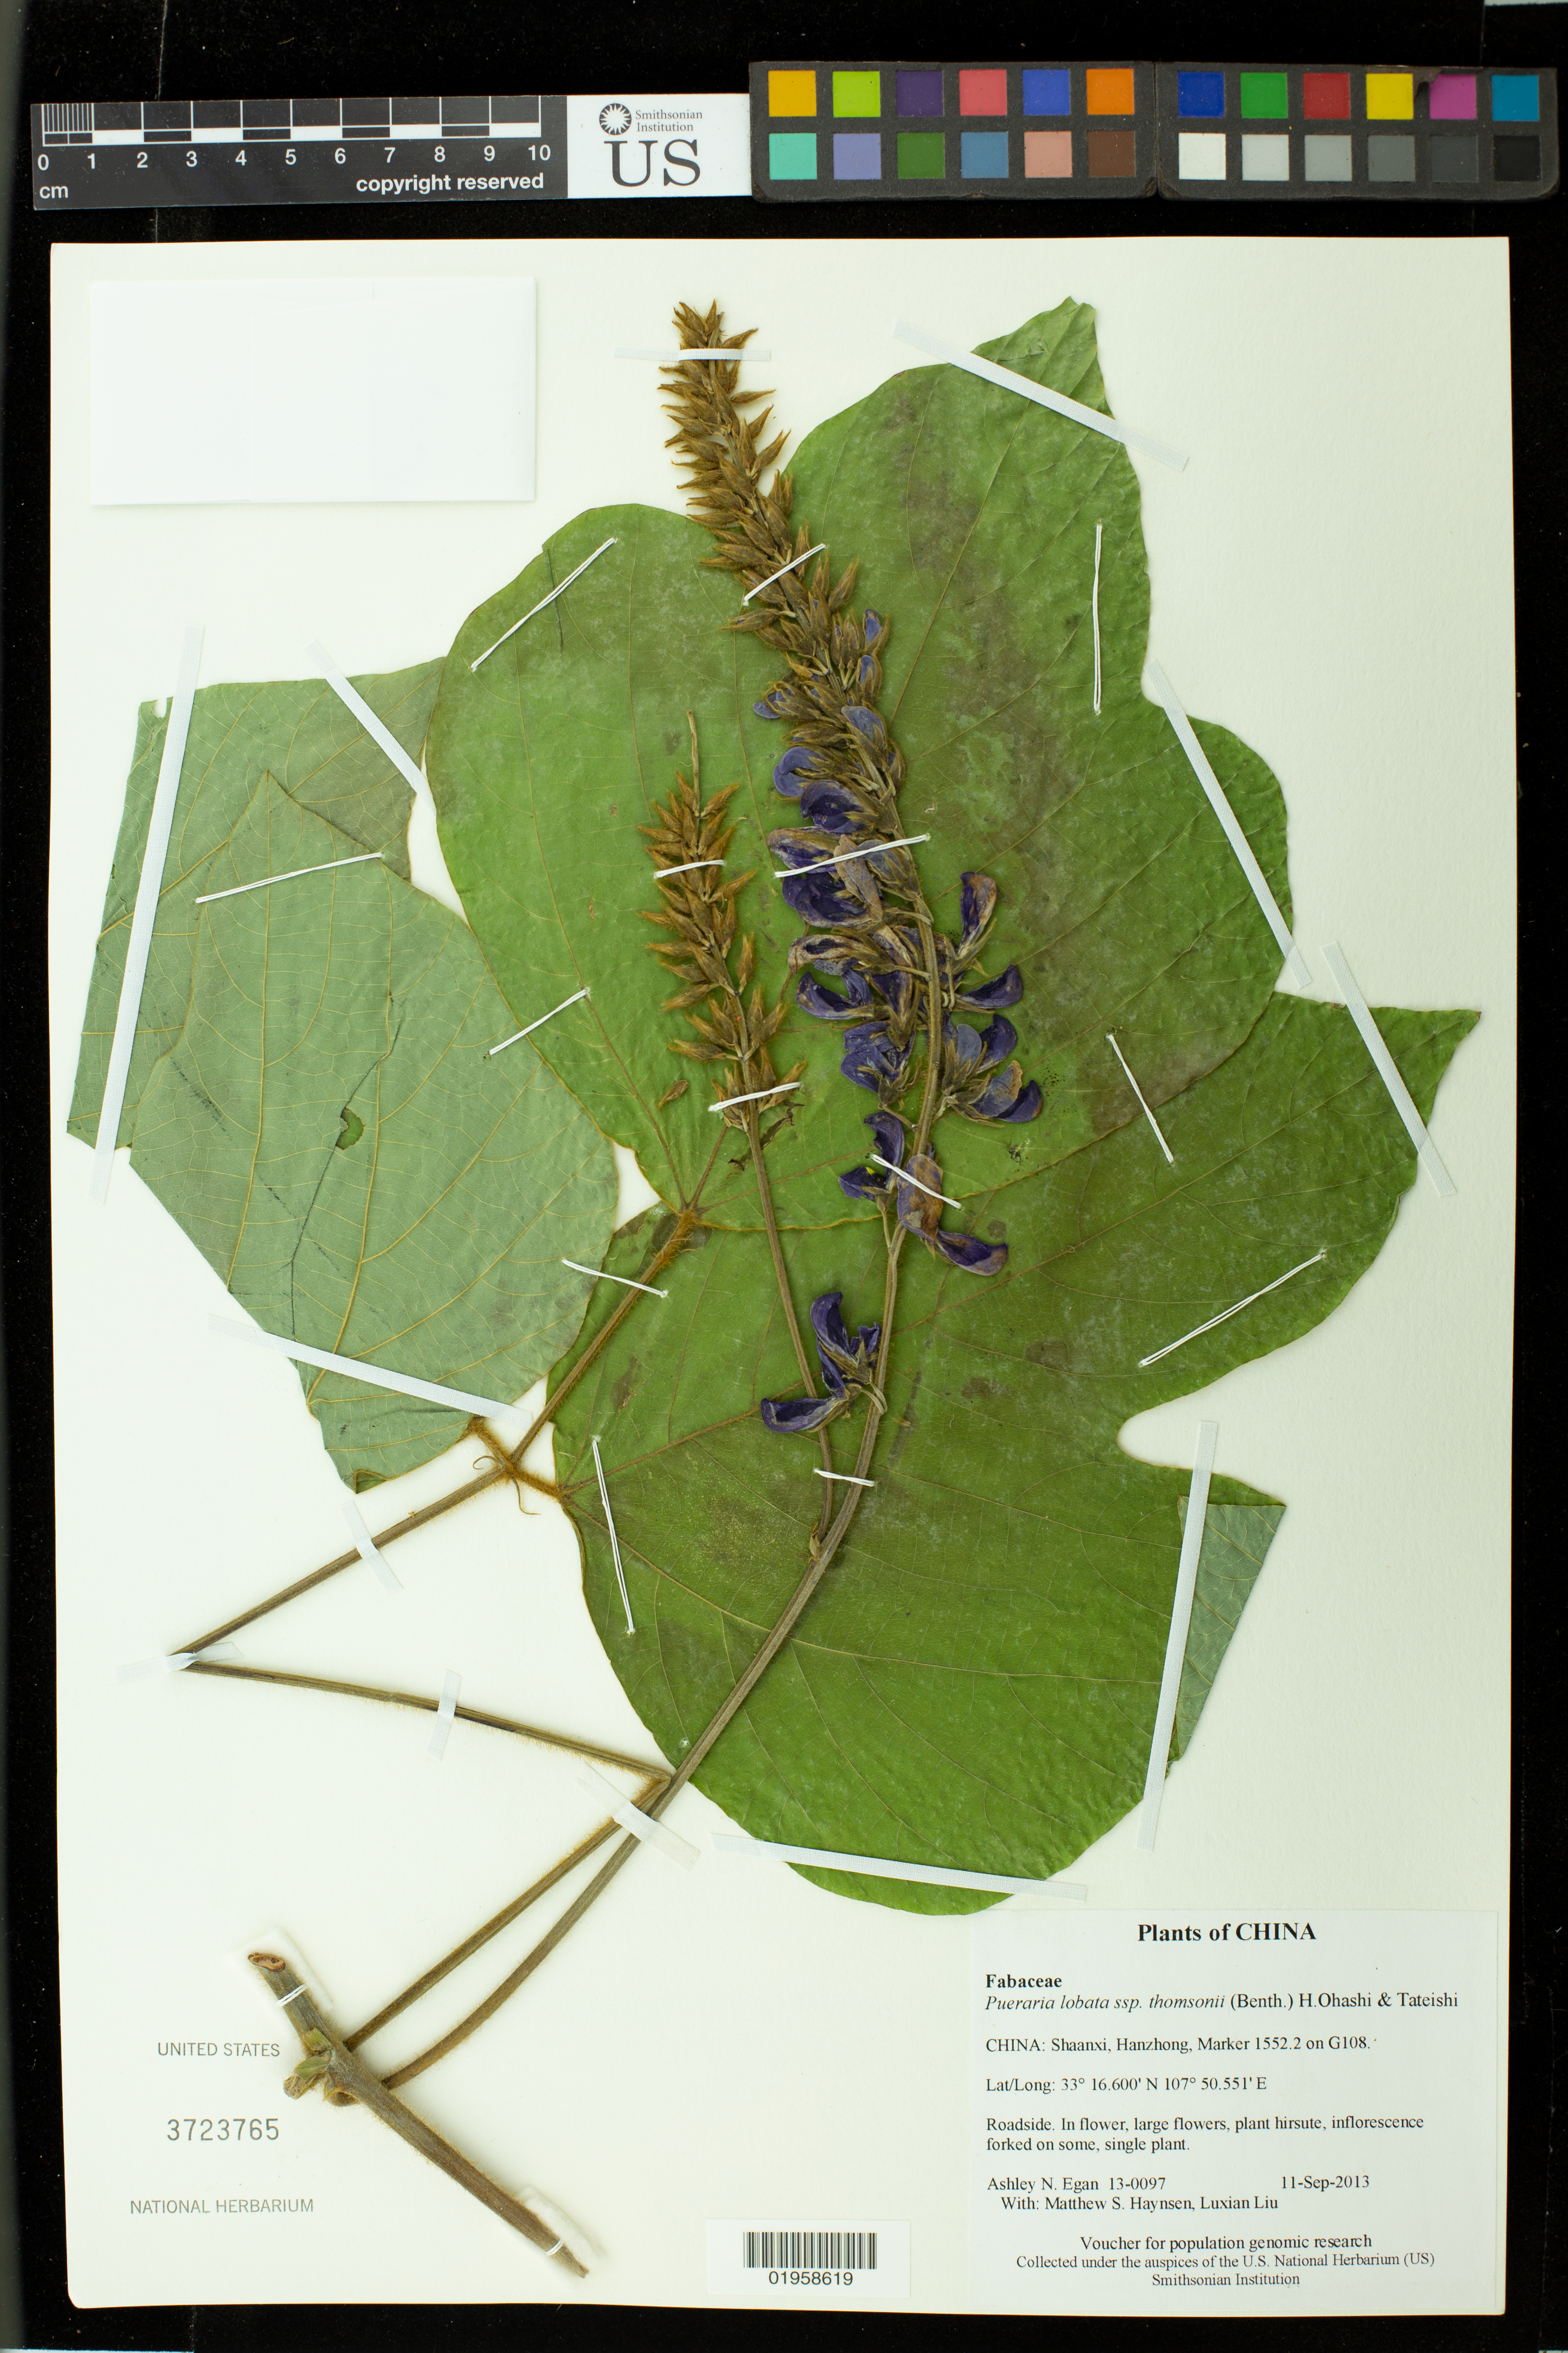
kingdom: Plantae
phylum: Tracheophyta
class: Magnoliopsida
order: Fabales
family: Fabaceae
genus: Pueraria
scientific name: Pueraria lobata subsp. thomsonii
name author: (Benth.) H. Ohashi & Tateishi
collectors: A. N. Egan, M. Hansen & L. Liu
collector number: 13-0097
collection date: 2013-09-11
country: China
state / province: Shaanxi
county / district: Hanzhong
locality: Marker 1552.2 on G108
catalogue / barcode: US 3723765